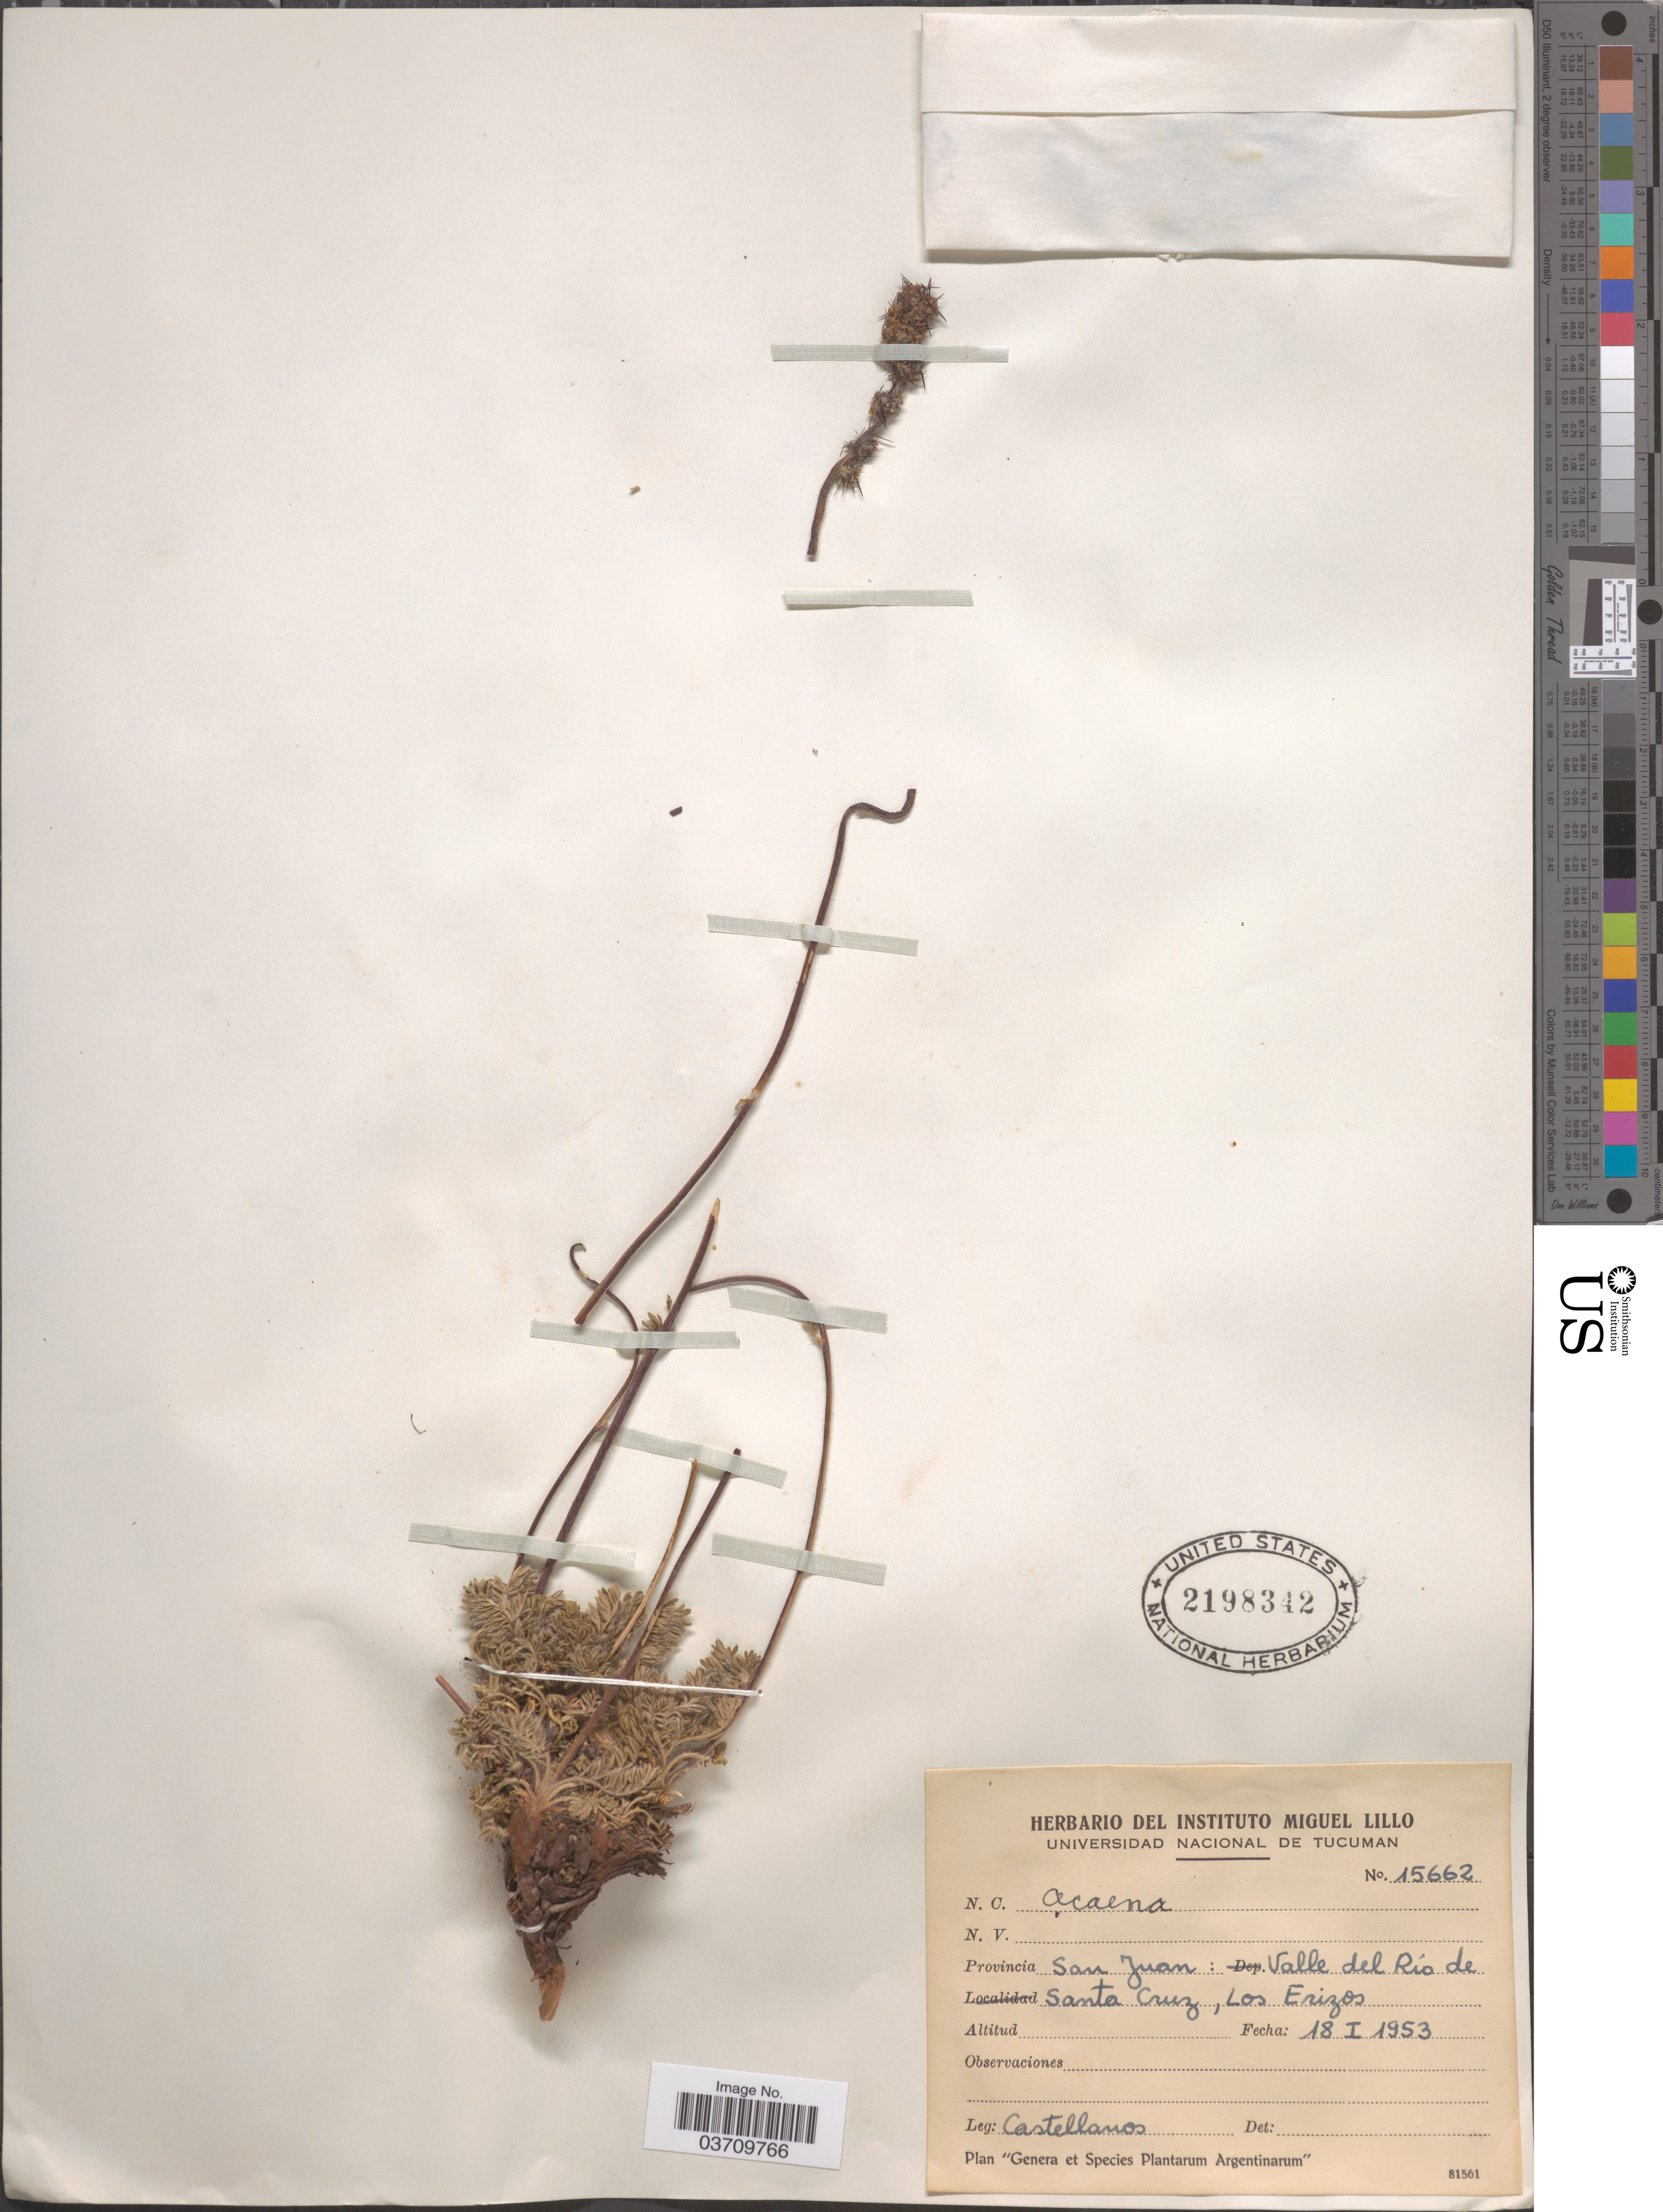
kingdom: Plantae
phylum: Tracheophyta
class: Magnoliopsida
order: Rosales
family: Rosaceae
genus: Acaena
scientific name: Acaena sp.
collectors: -- Castellanos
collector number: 15662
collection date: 1953-01-18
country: Argentina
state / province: San Juan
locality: Valle del Río de Santa Cruz, Los Erizos.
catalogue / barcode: US 2198342